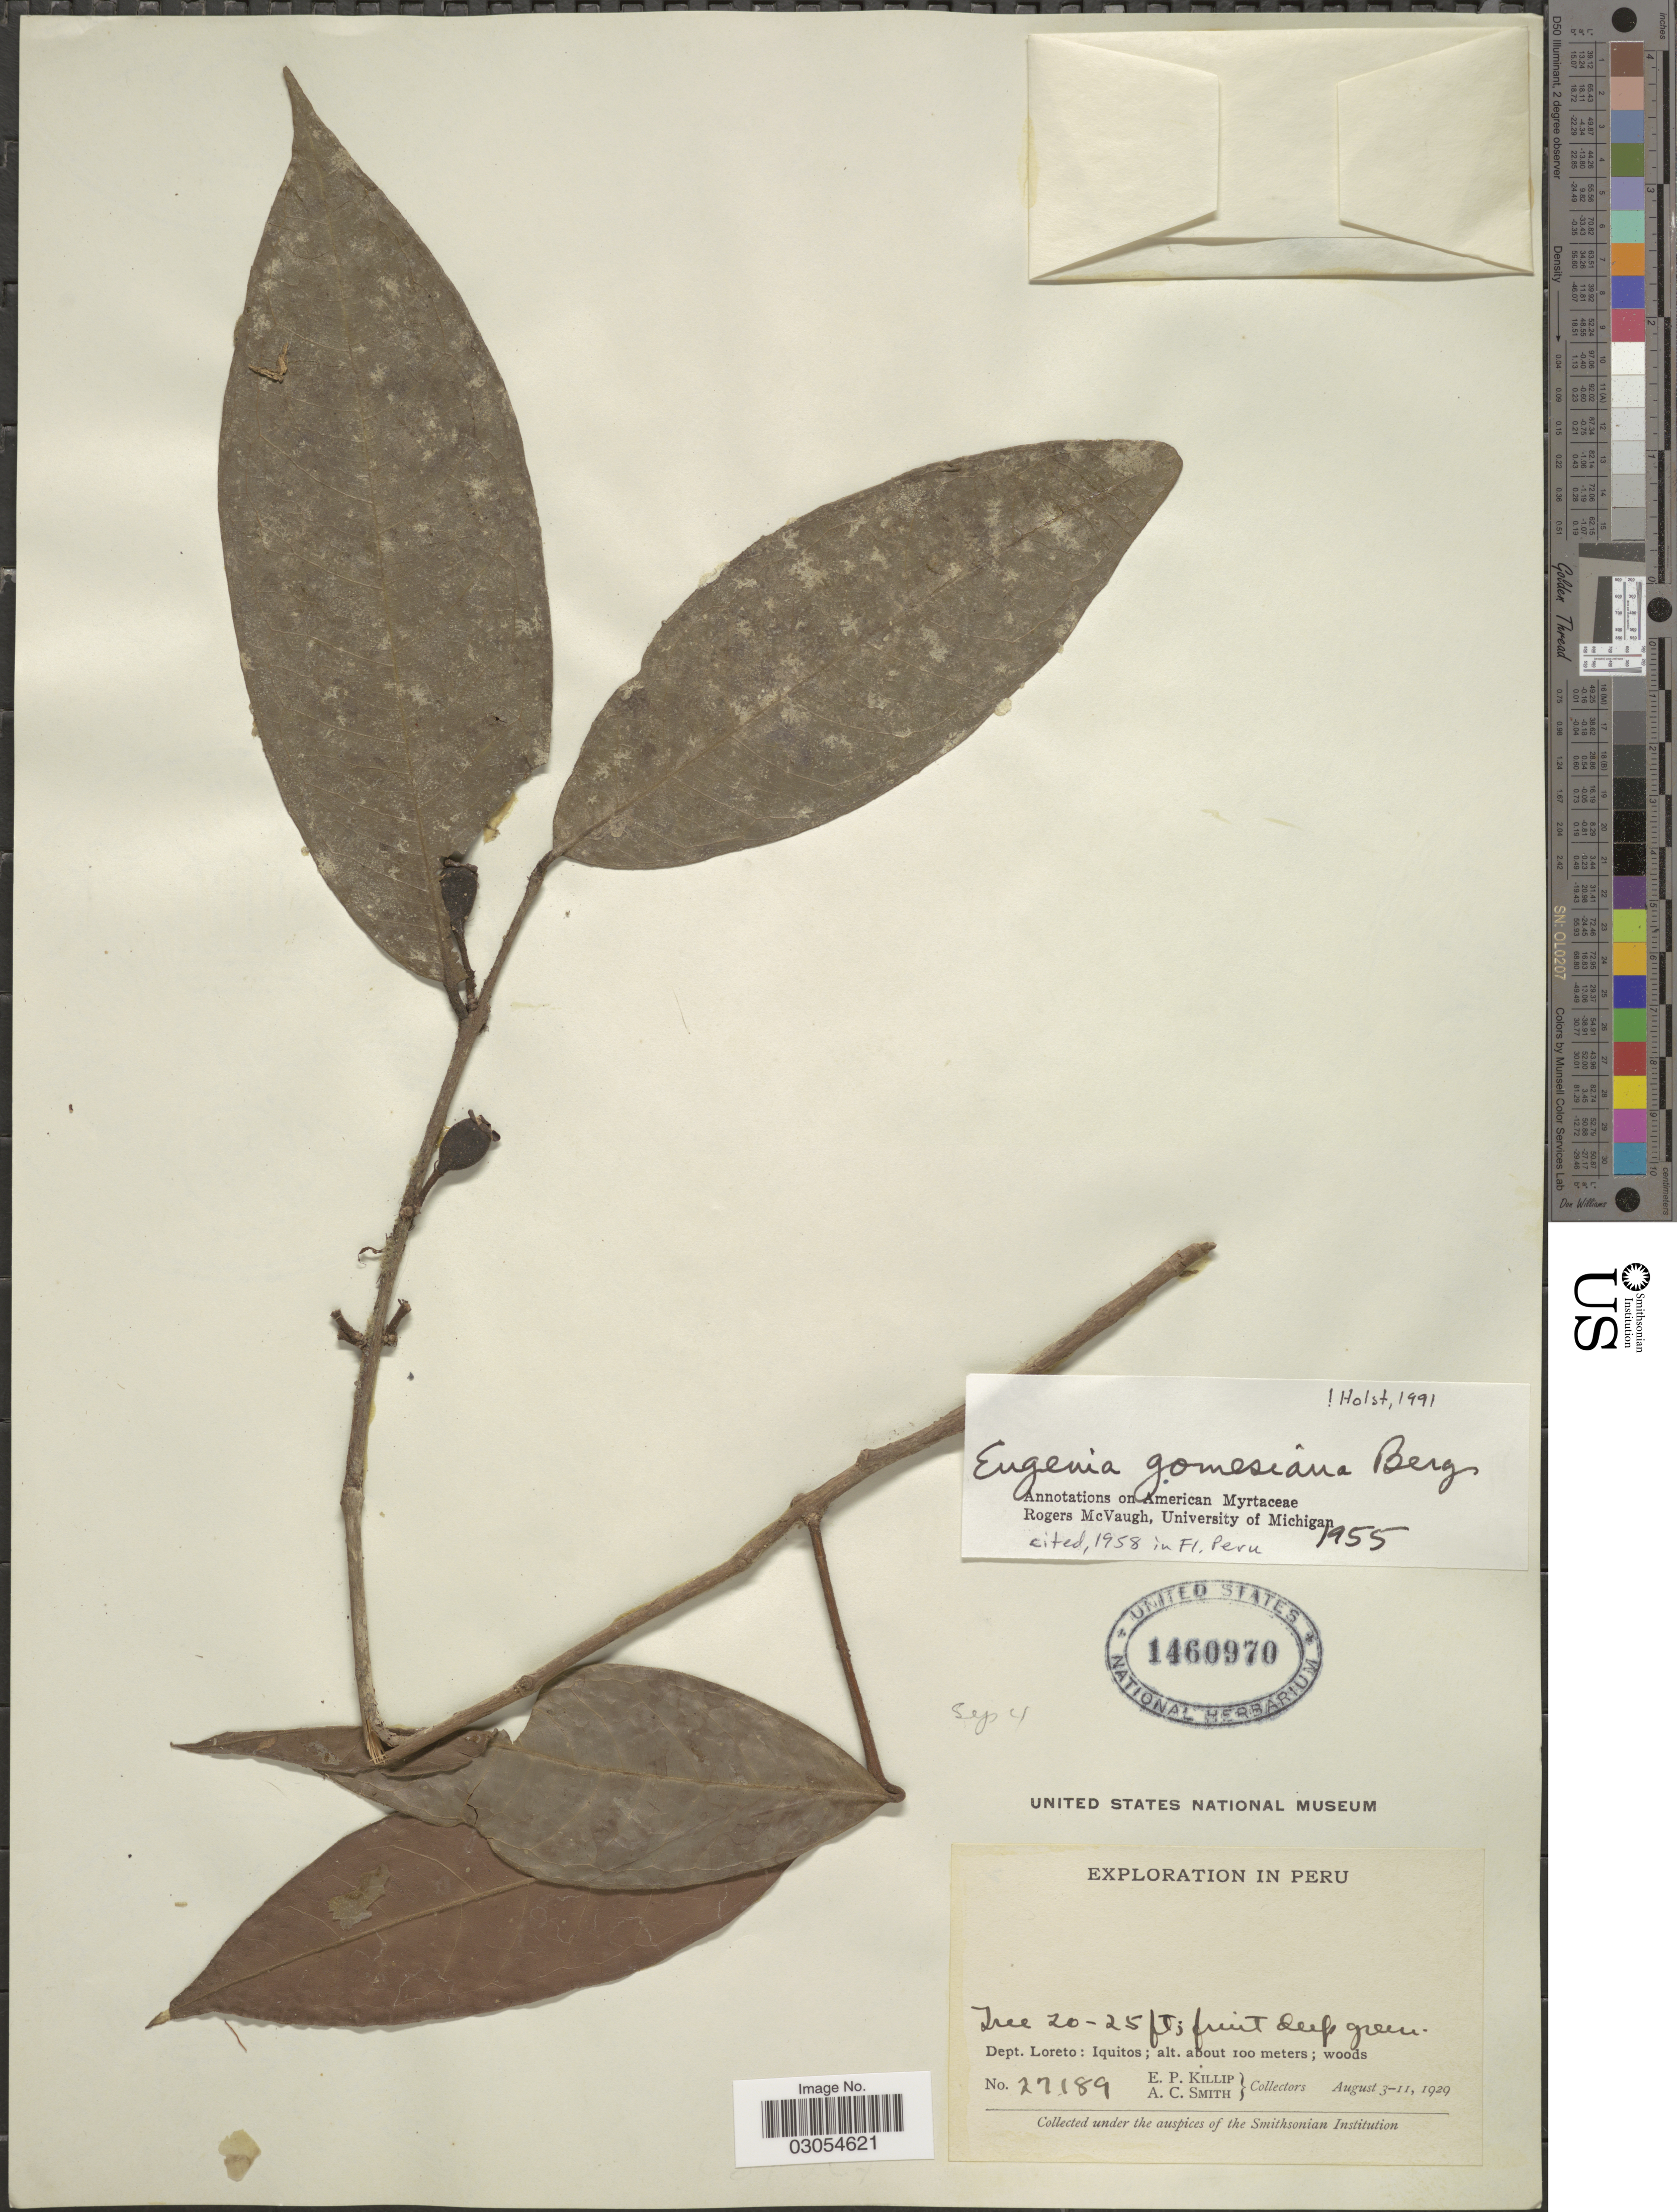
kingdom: Plantae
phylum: Tracheophyta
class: Magnoliopsida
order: Myrtales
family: Myrtaceae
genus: Eugenia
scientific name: Eugenia gomesiana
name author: O. Berg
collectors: E. P. Killip & A. C. Smith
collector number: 27189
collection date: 1929-08-03/1929-08-11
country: Peru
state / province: Loreto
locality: Dept. Loreto: Iquitos.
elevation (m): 100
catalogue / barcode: US 1460970